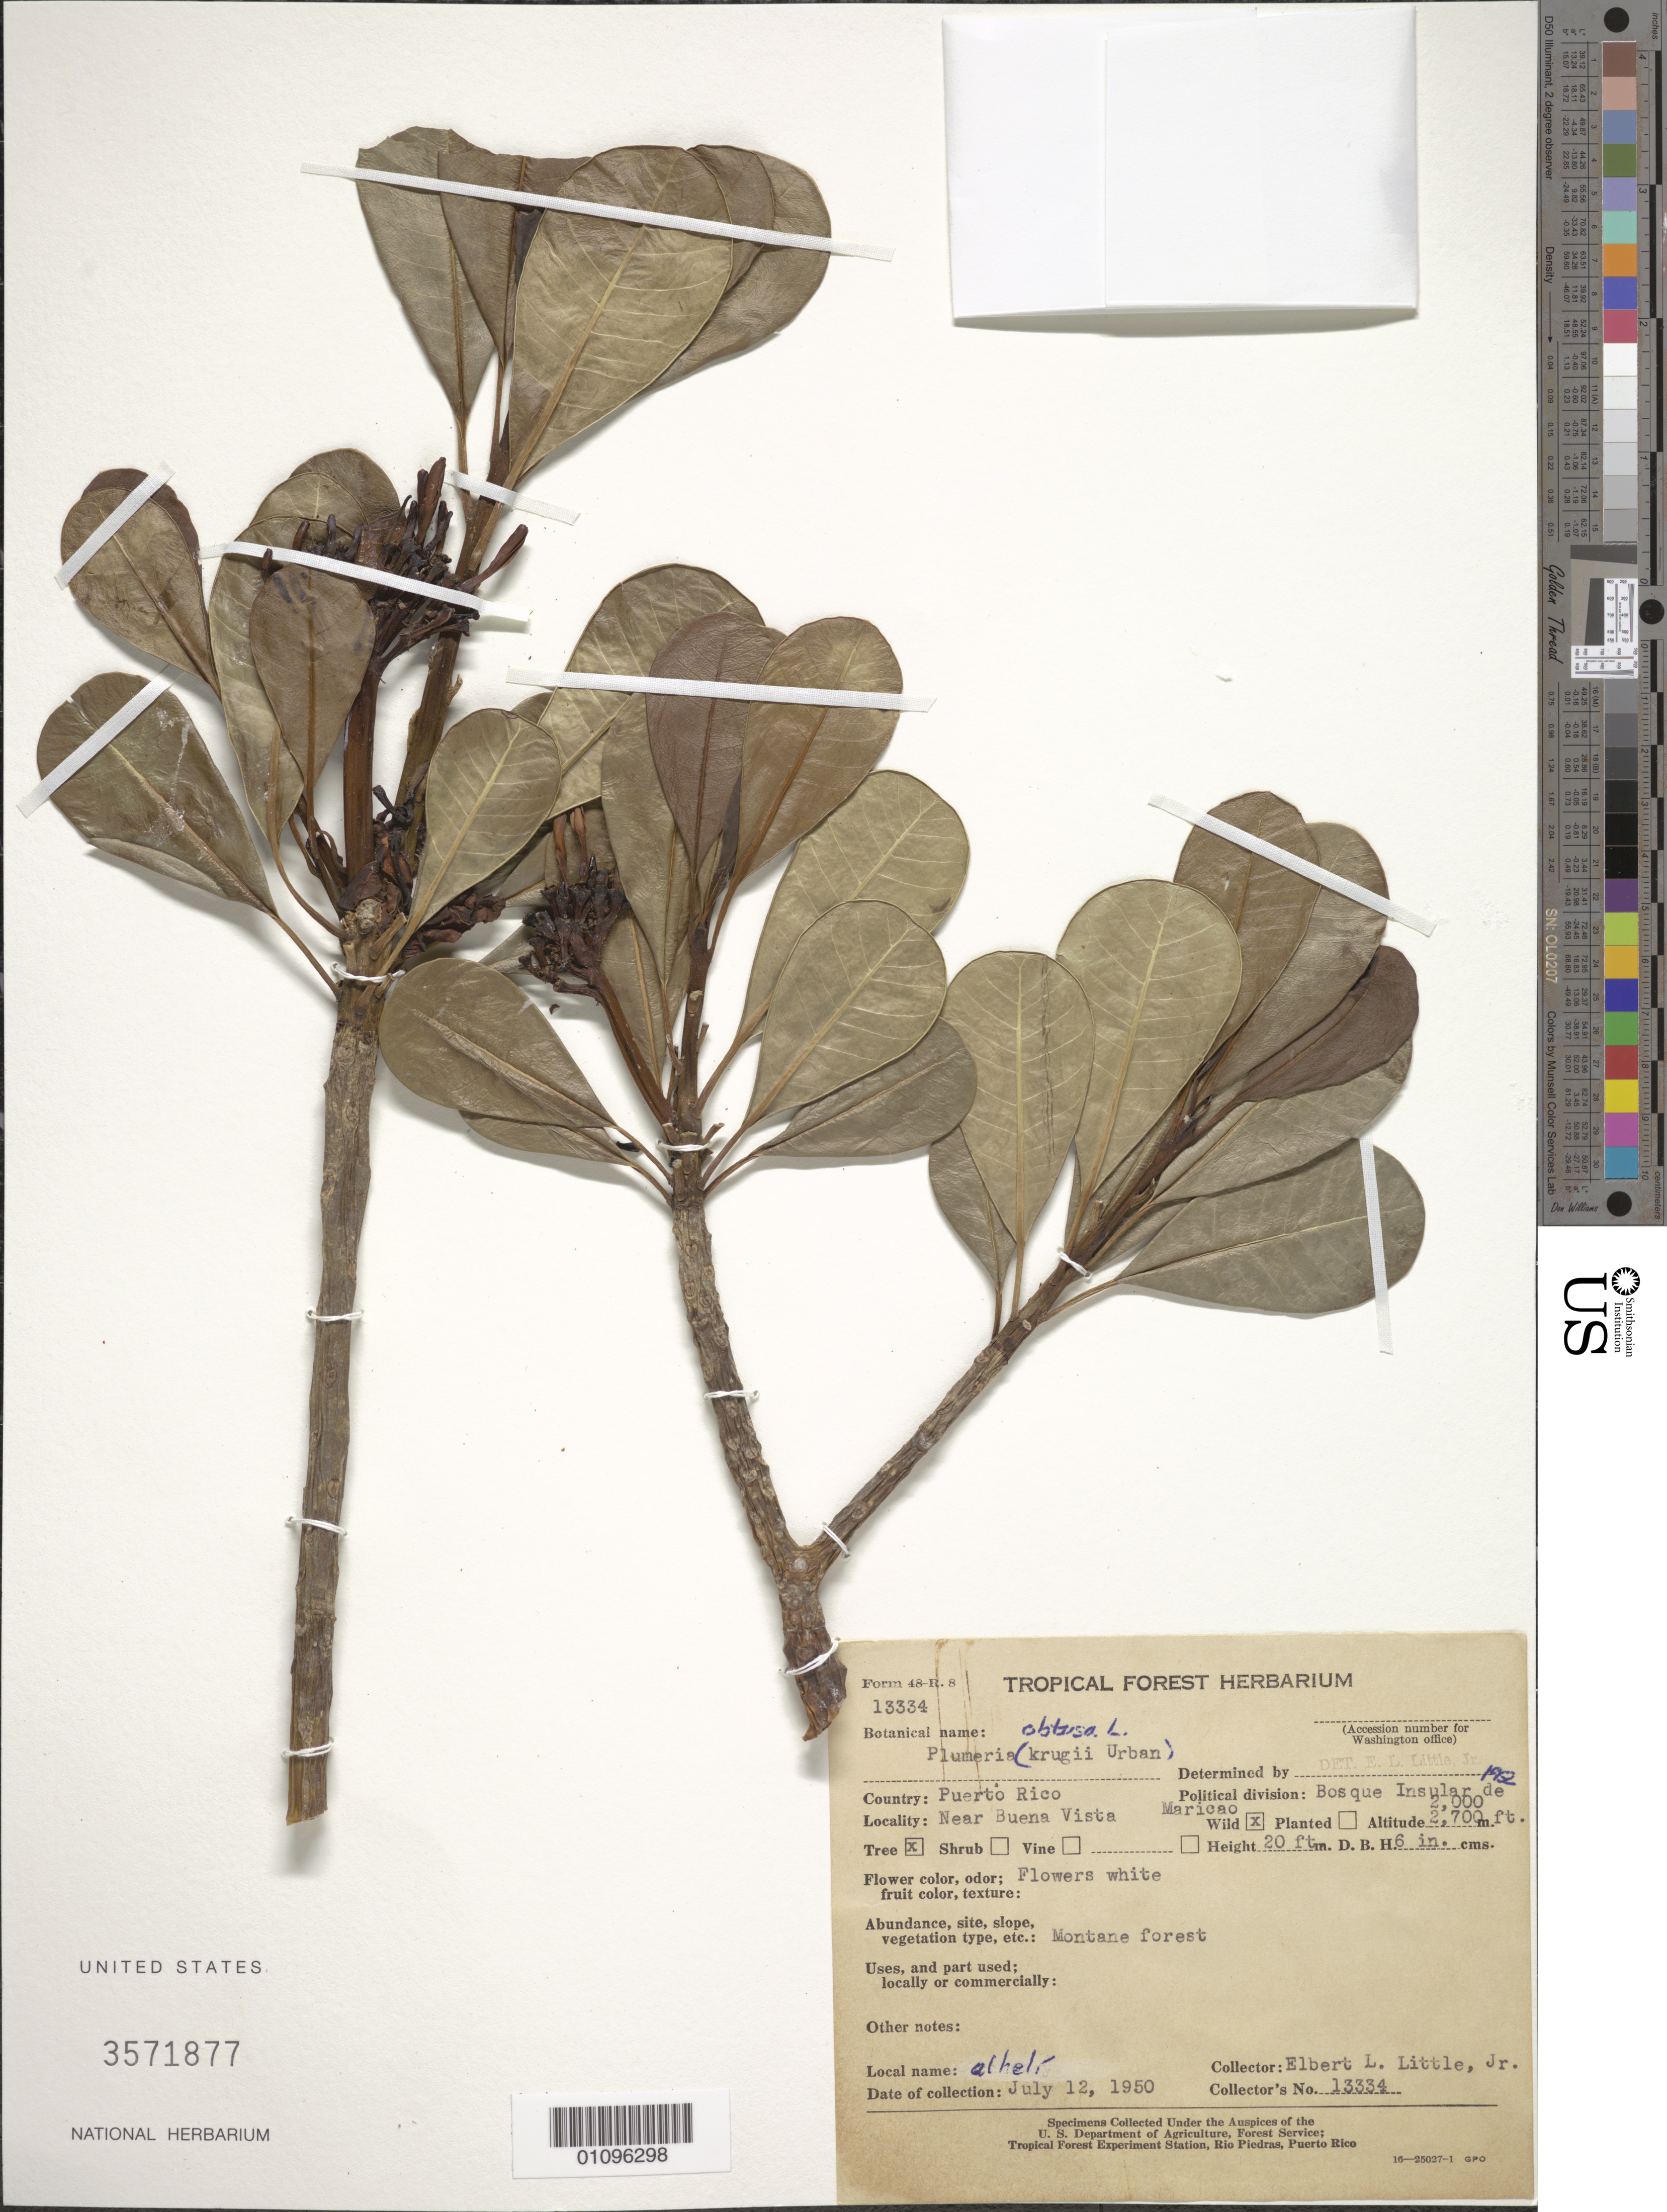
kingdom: Plantae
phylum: Tracheophyta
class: Magnoliopsida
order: Gentianales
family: Apocynaceae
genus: Plumeria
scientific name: Plumeria obtusa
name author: L.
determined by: Little, Elbert L., Jr., (FSSR), United States Department of Agriculture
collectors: E. L. Little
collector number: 13334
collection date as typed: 12 Jul 1950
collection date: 1950-07-12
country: Puerto Rico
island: Puerto Rico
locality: Bosque Insular de Maricao, near Buena Vista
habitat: Montane forest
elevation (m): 610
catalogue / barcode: US 3571877